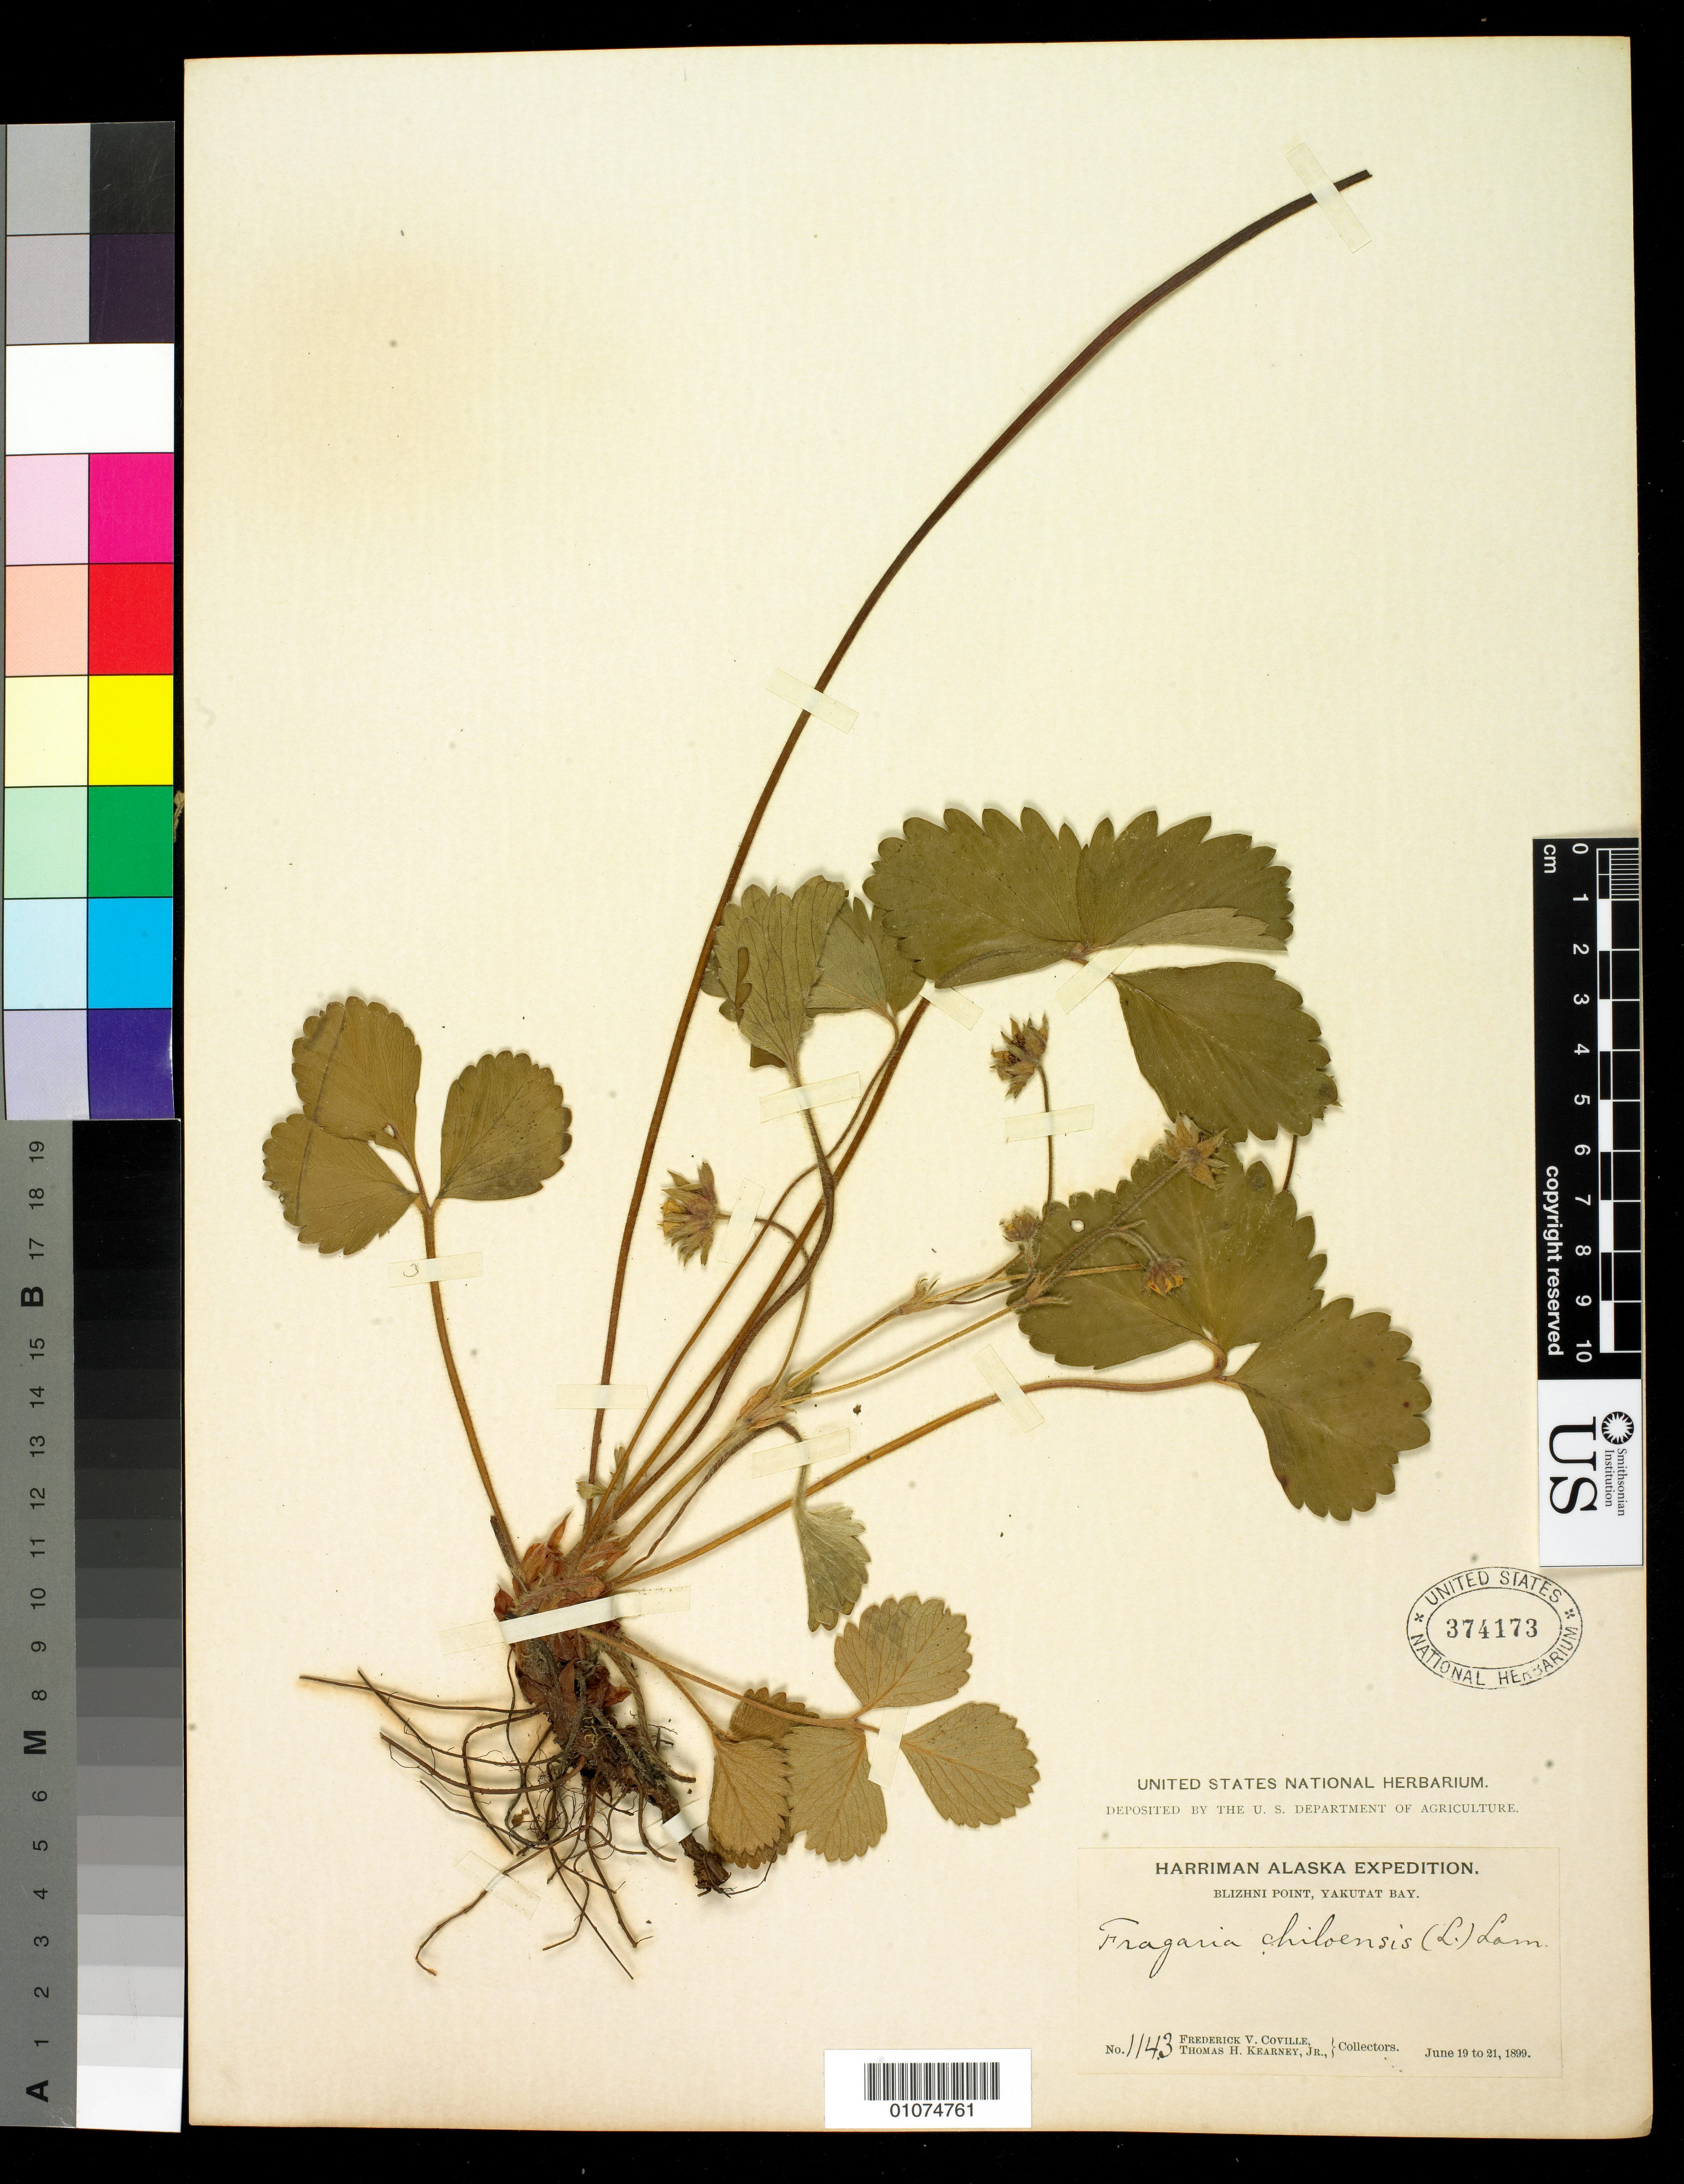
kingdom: Plantae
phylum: Tracheophyta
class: Magnoliopsida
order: Rosales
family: Rosaceae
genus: Fragaria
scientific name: Fragaria chiloensis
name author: (L.) Mill.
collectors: F. V. Coville & T. H. Kearney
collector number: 1143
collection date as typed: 19 Jun 1899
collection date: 1899-06-19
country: United States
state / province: Alaska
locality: Blizhni Point, Yakutat Bay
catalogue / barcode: US 374173